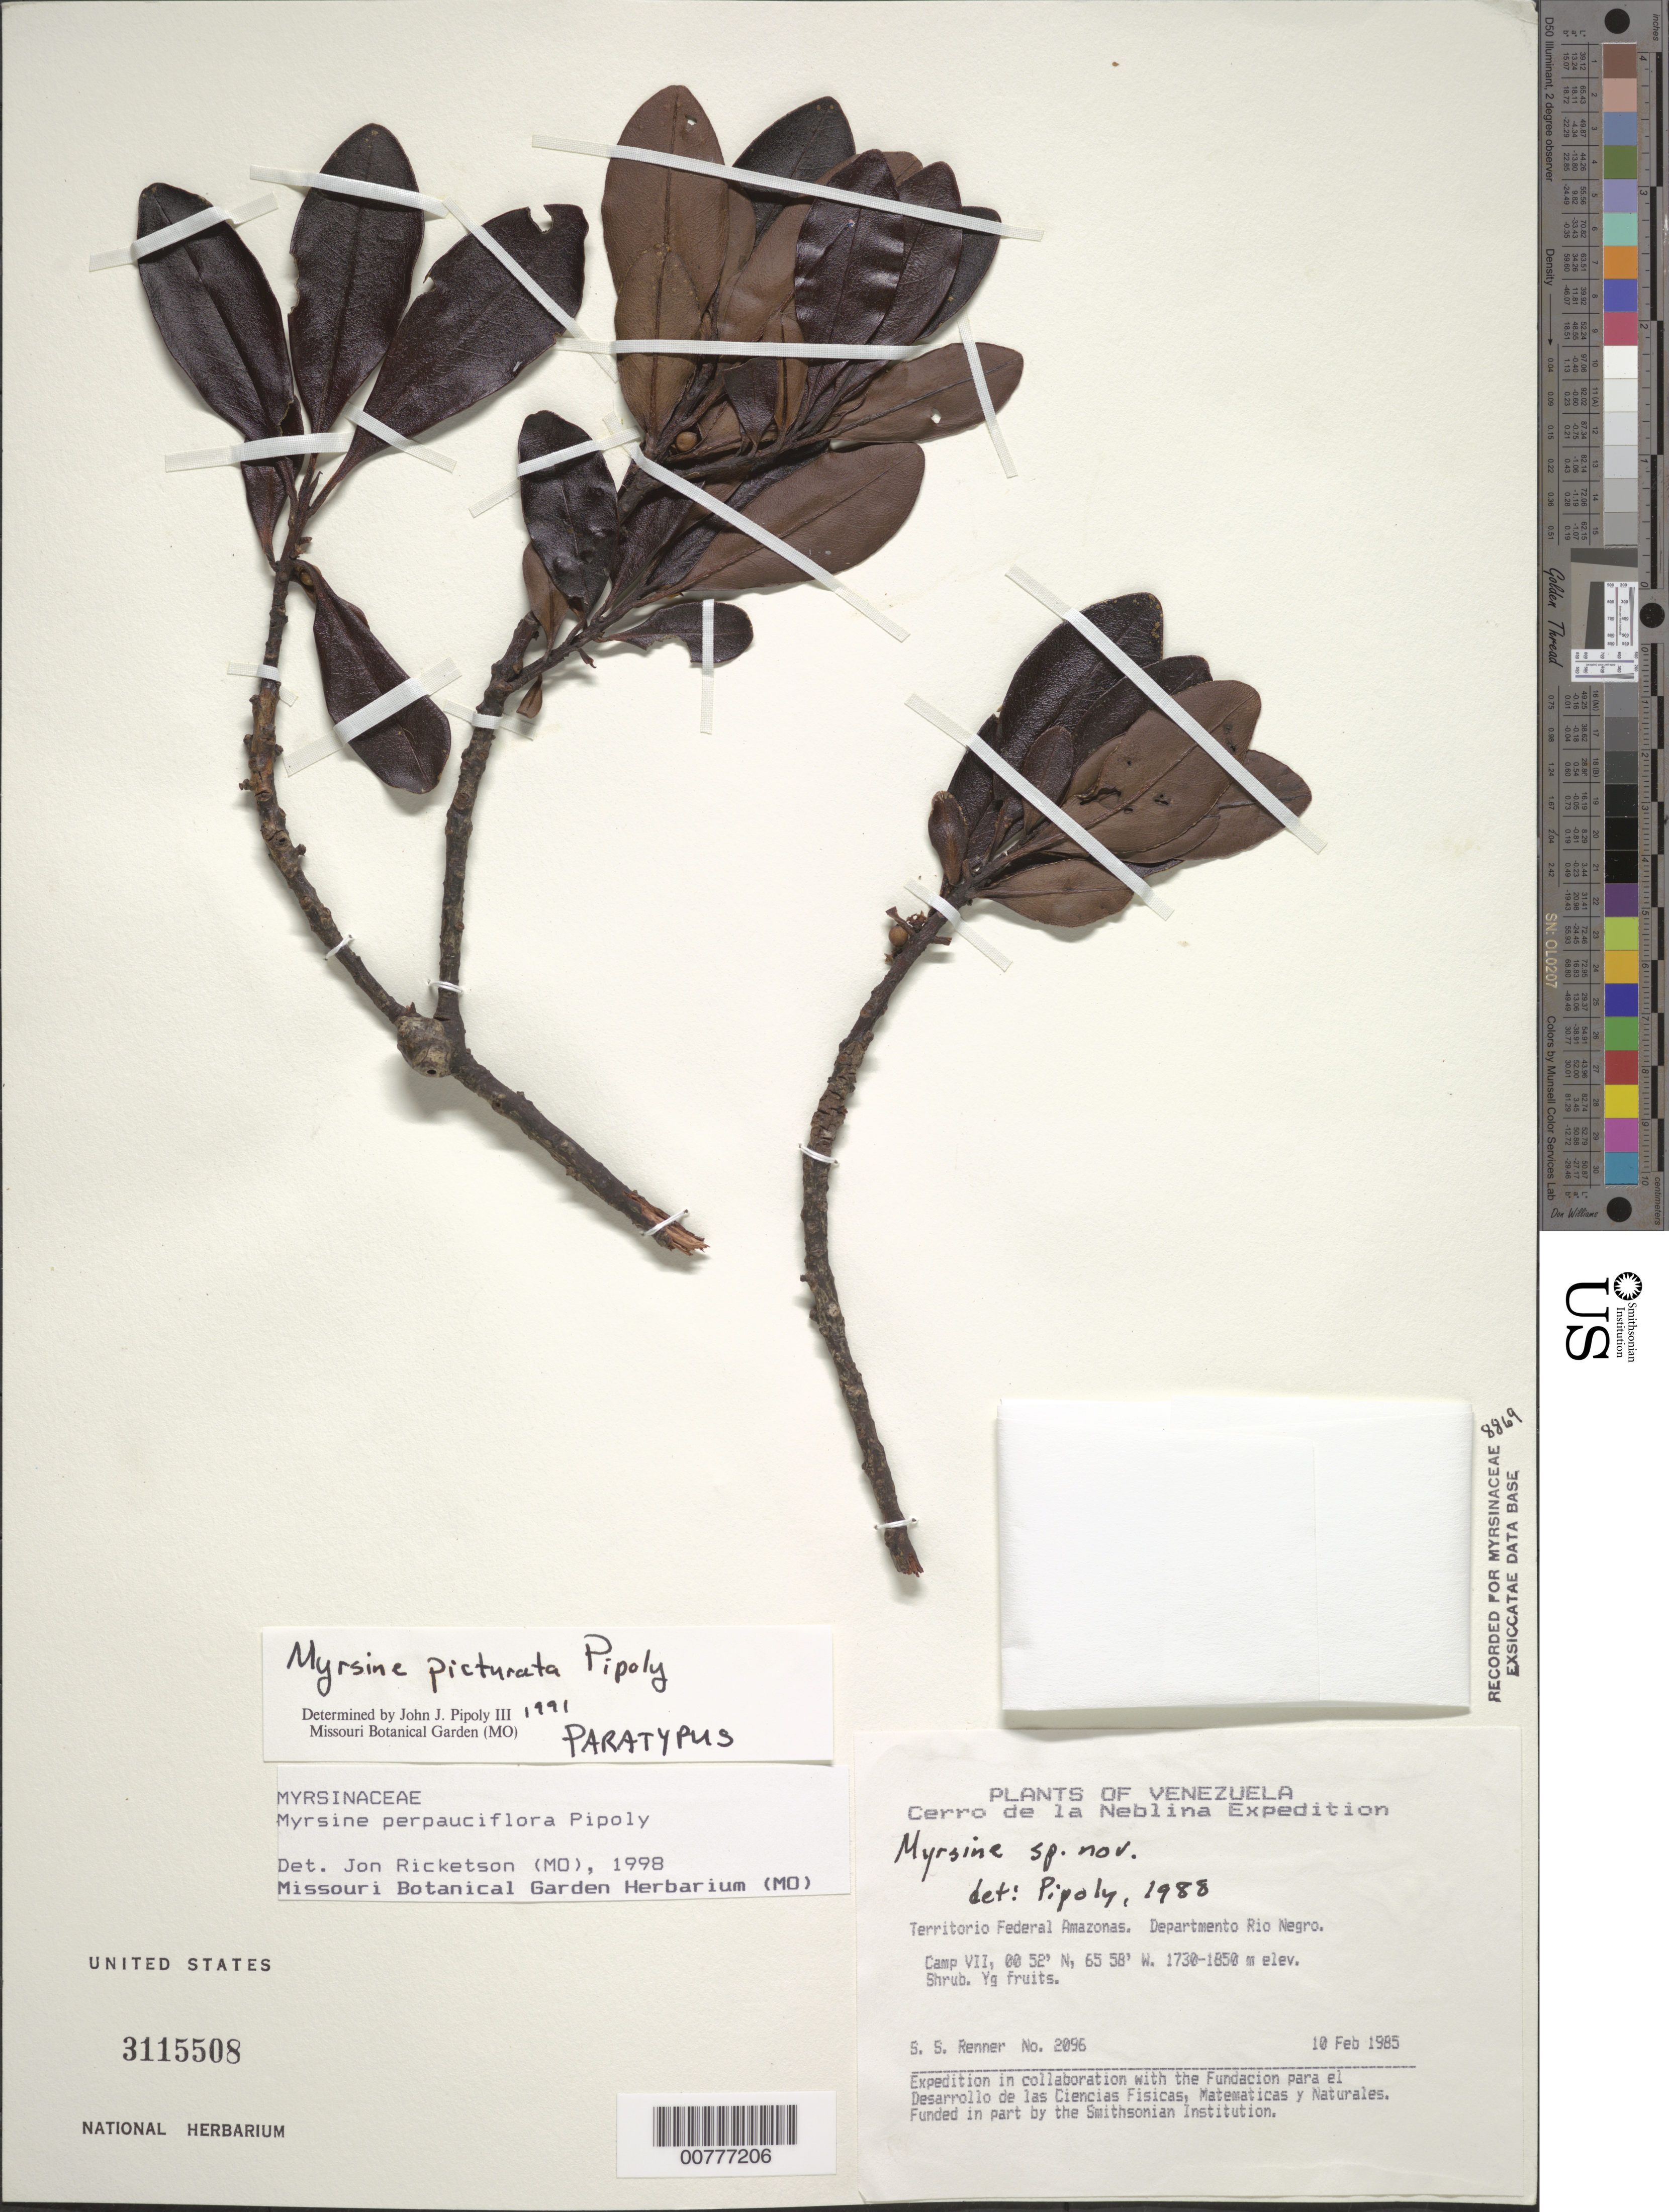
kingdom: Plantae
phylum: Tracheophyta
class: Magnoliopsida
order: Ericales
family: Primulaceae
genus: Myrsine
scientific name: Myrsine perpauciflora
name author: Pipoly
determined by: Pipoly, J. J., III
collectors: S. S. Renner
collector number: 2096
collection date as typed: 10-Feb-85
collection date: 1985-02-10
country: Venezuela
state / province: Amazonas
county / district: Río Negro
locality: Cerro de la Neblina, Camp VII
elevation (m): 1730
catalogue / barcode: US 3115508